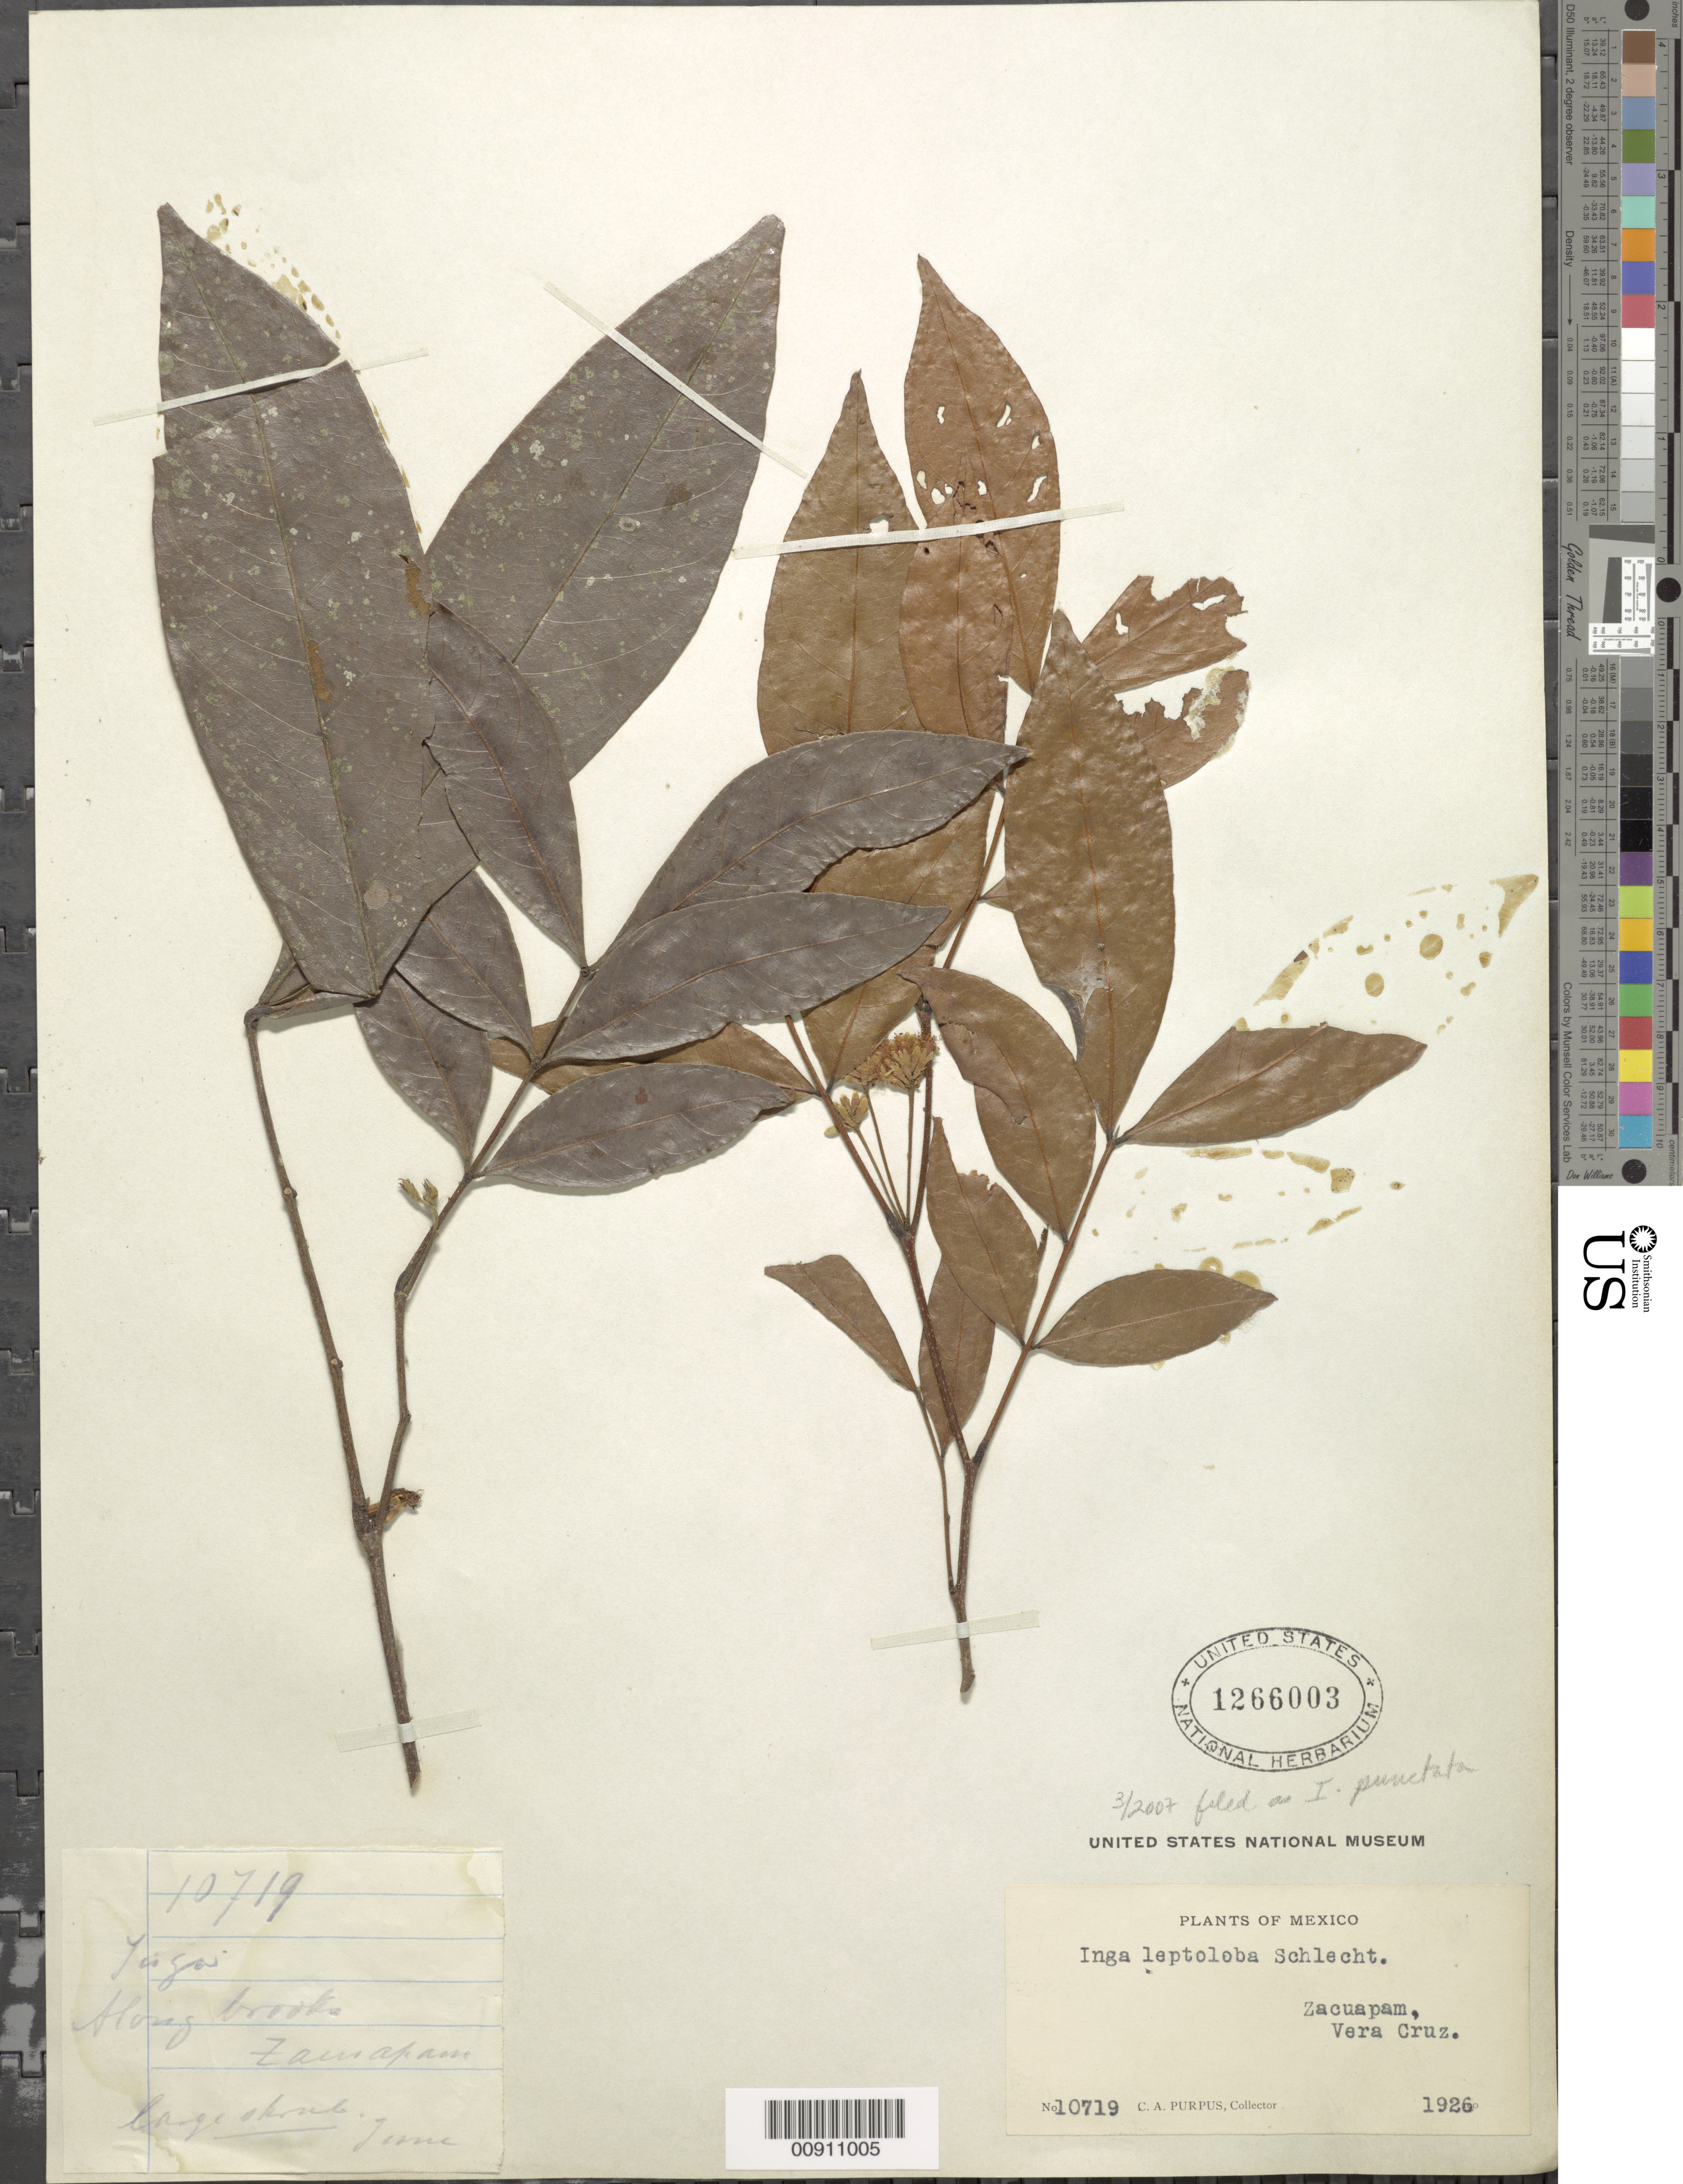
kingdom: Plantae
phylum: Tracheophyta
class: Magnoliopsida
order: Fabales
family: Fabaceae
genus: Inga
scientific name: Inga punctata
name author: Willd.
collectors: C. A. Purpus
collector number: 10719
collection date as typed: Jun 1926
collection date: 1926-06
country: Mexico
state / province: Veracruz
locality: Zacuapam, Veracruz.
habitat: Along brooks.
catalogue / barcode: US 1266003